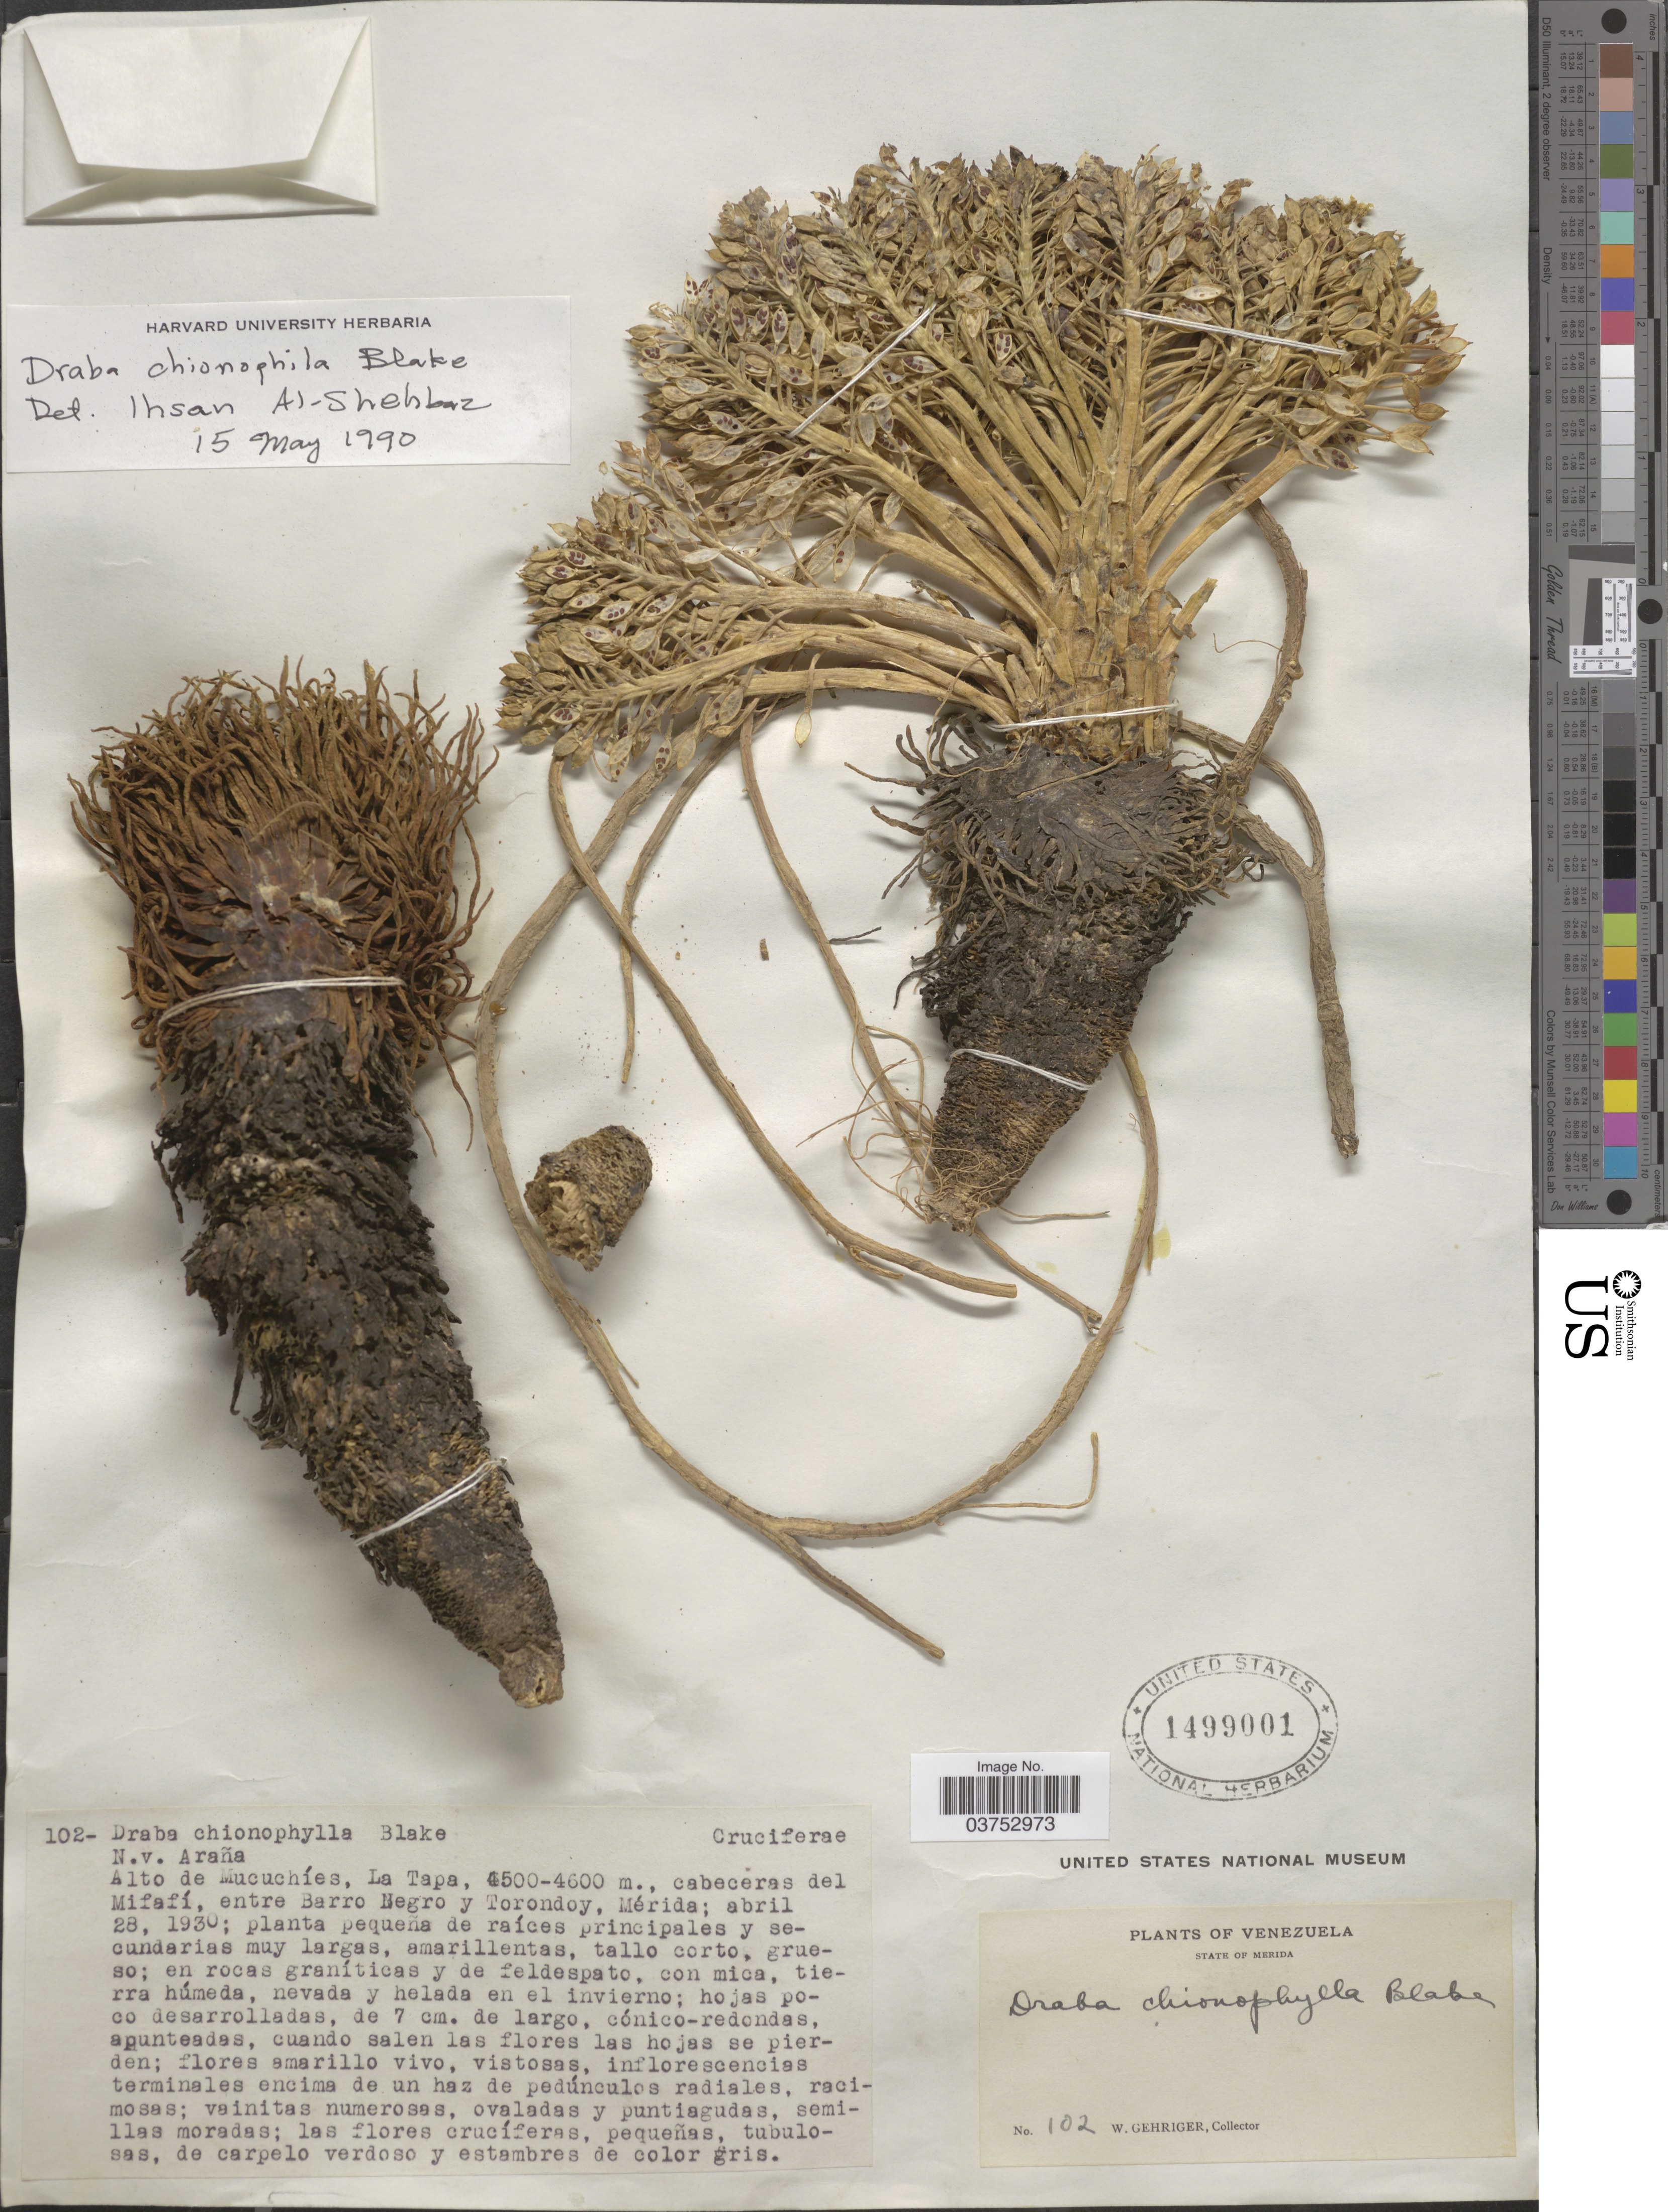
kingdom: Plantae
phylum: Tracheophyta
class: Magnoliopsida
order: Brassicales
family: Brassicaceae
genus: Draba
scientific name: Draba chionophila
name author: S.F. Blake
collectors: W. Gehriger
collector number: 102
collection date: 1930-04-28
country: Venezuela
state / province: Mérida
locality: Alto de Mucuchíes, La Tapa, cabeceras del Mifafí, entre Barro Negro y Torondoy.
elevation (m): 4500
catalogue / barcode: US 1499001